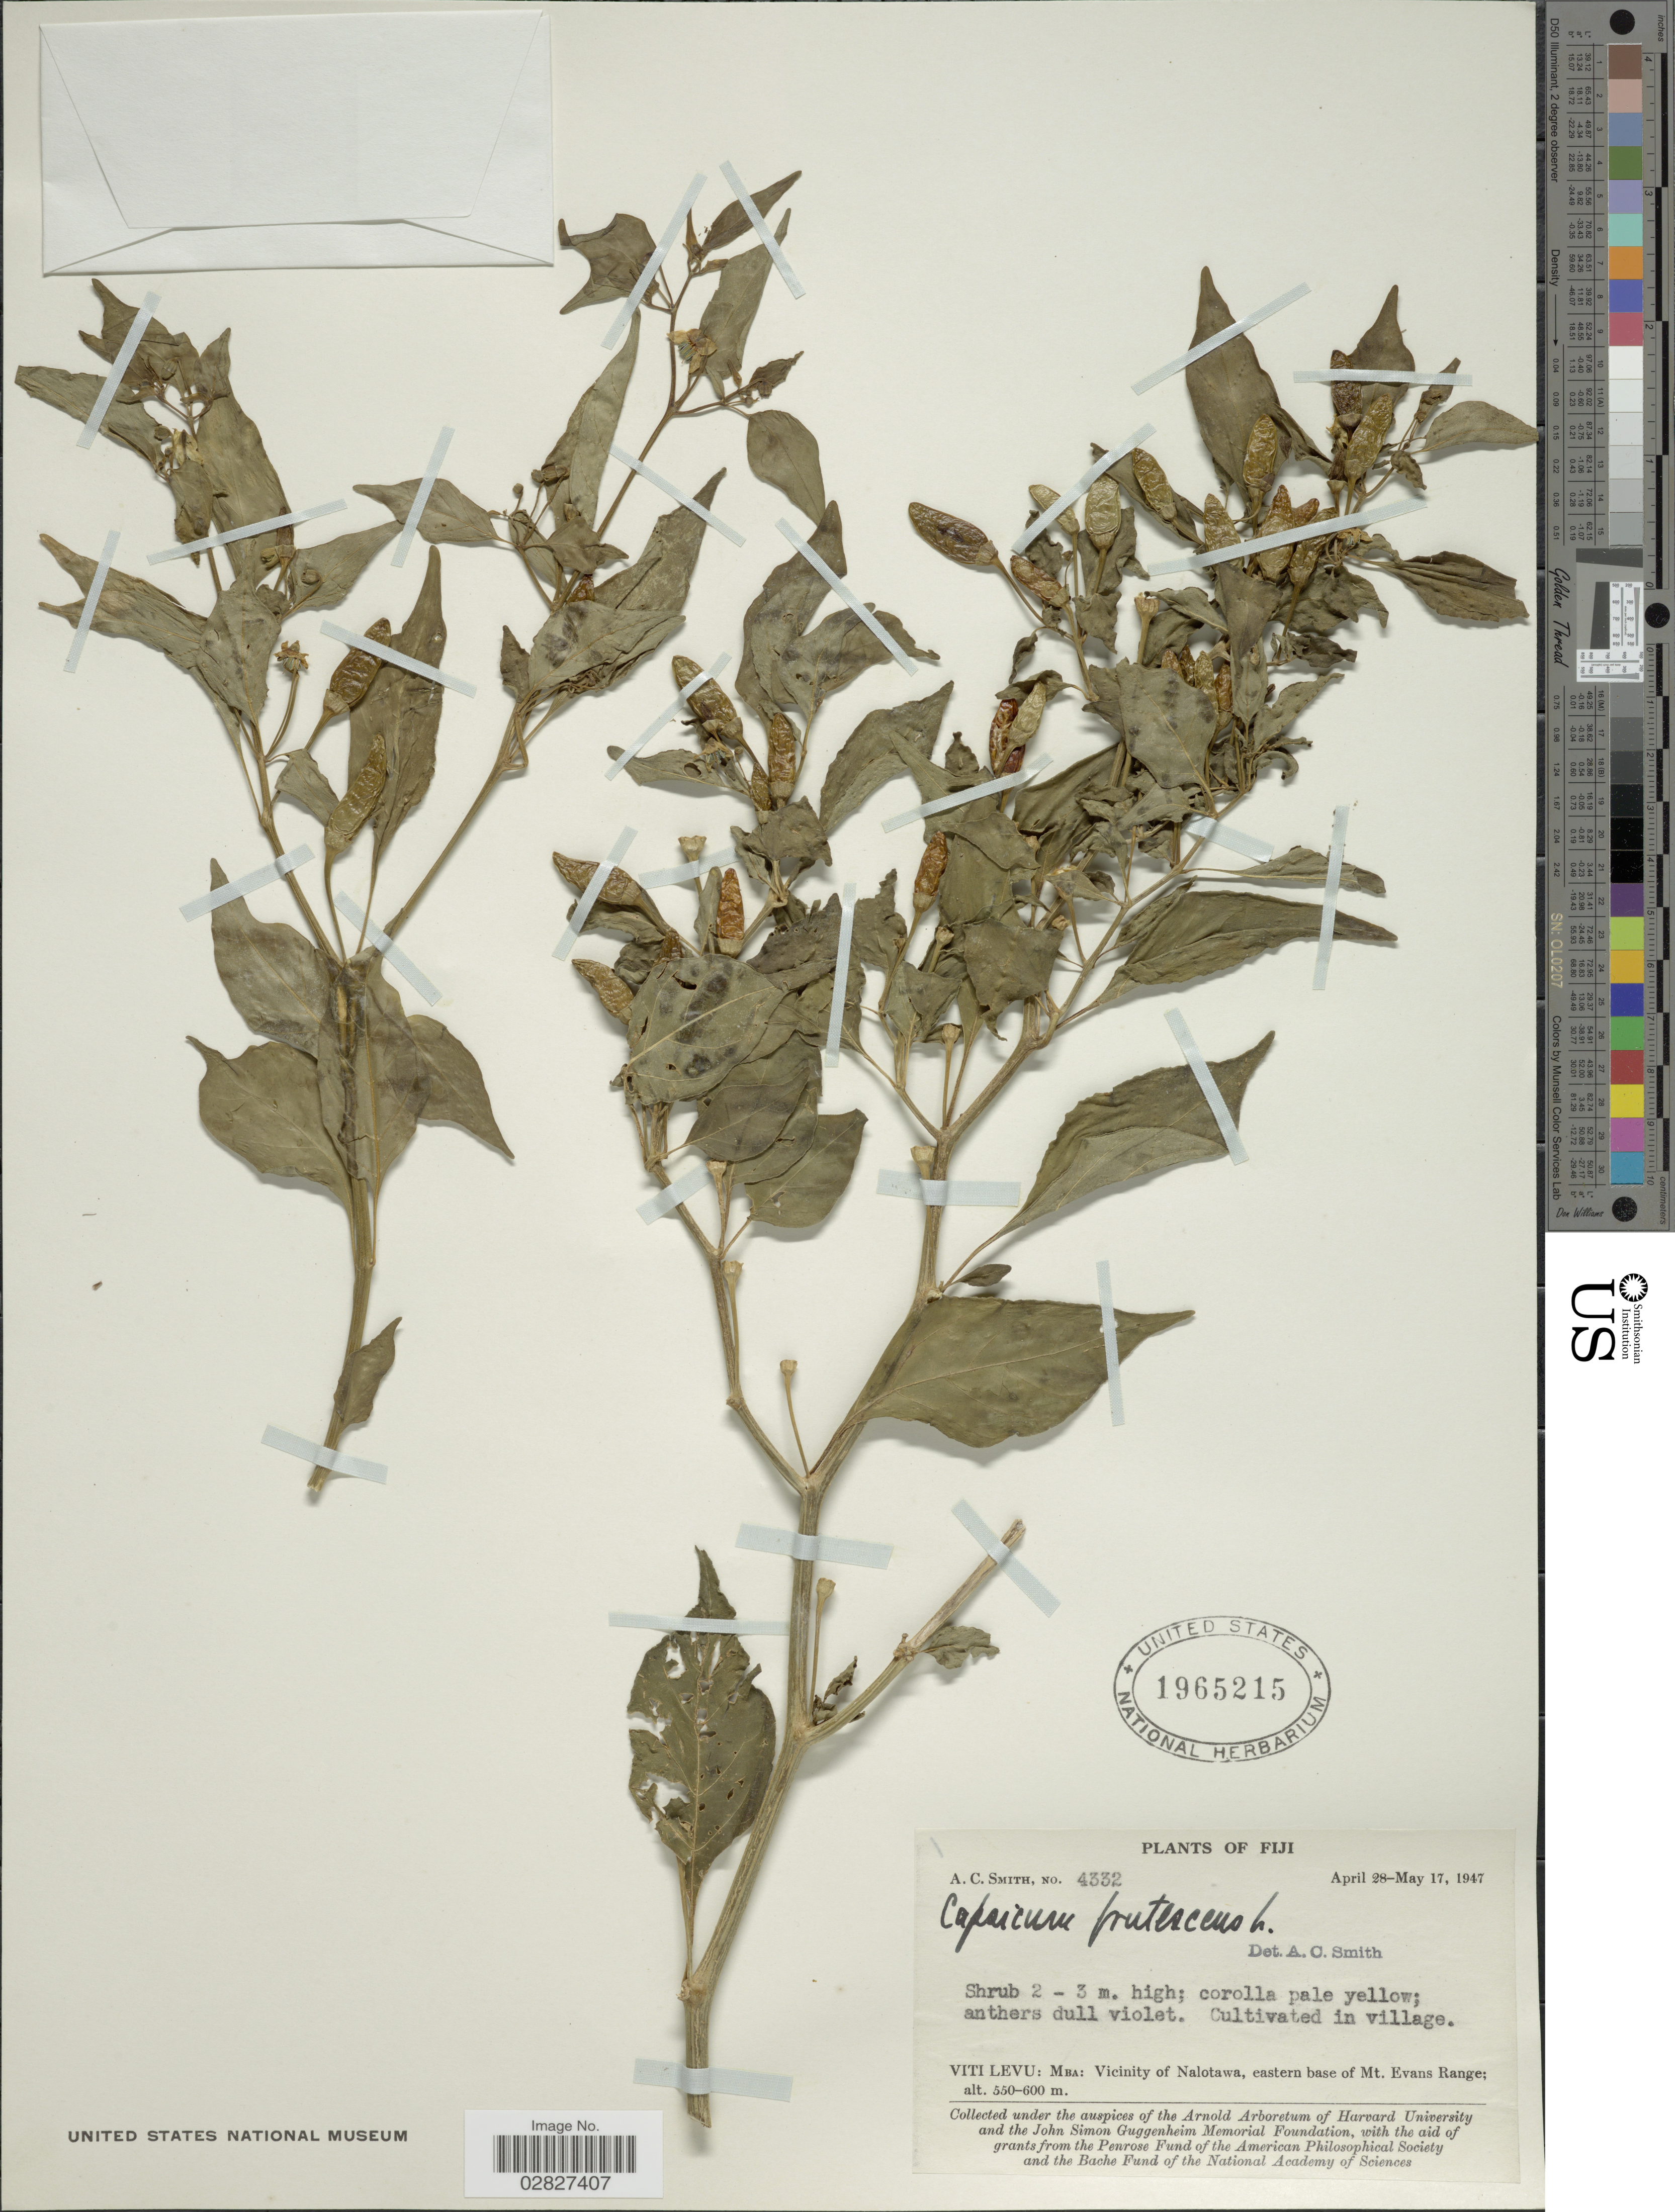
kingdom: Plantae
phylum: Tracheophyta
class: Magnoliopsida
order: Solanales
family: Solanaceae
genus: Capsicum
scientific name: Capsicum frutescens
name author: L.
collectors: A. C. Smith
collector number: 1332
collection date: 1947-04-28/1947-05-17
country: Fiji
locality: Viti Levu: Mba: Vicinity of Nalotawa, eastern base of Mt. Evans Ranger.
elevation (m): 550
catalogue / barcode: US 1965215